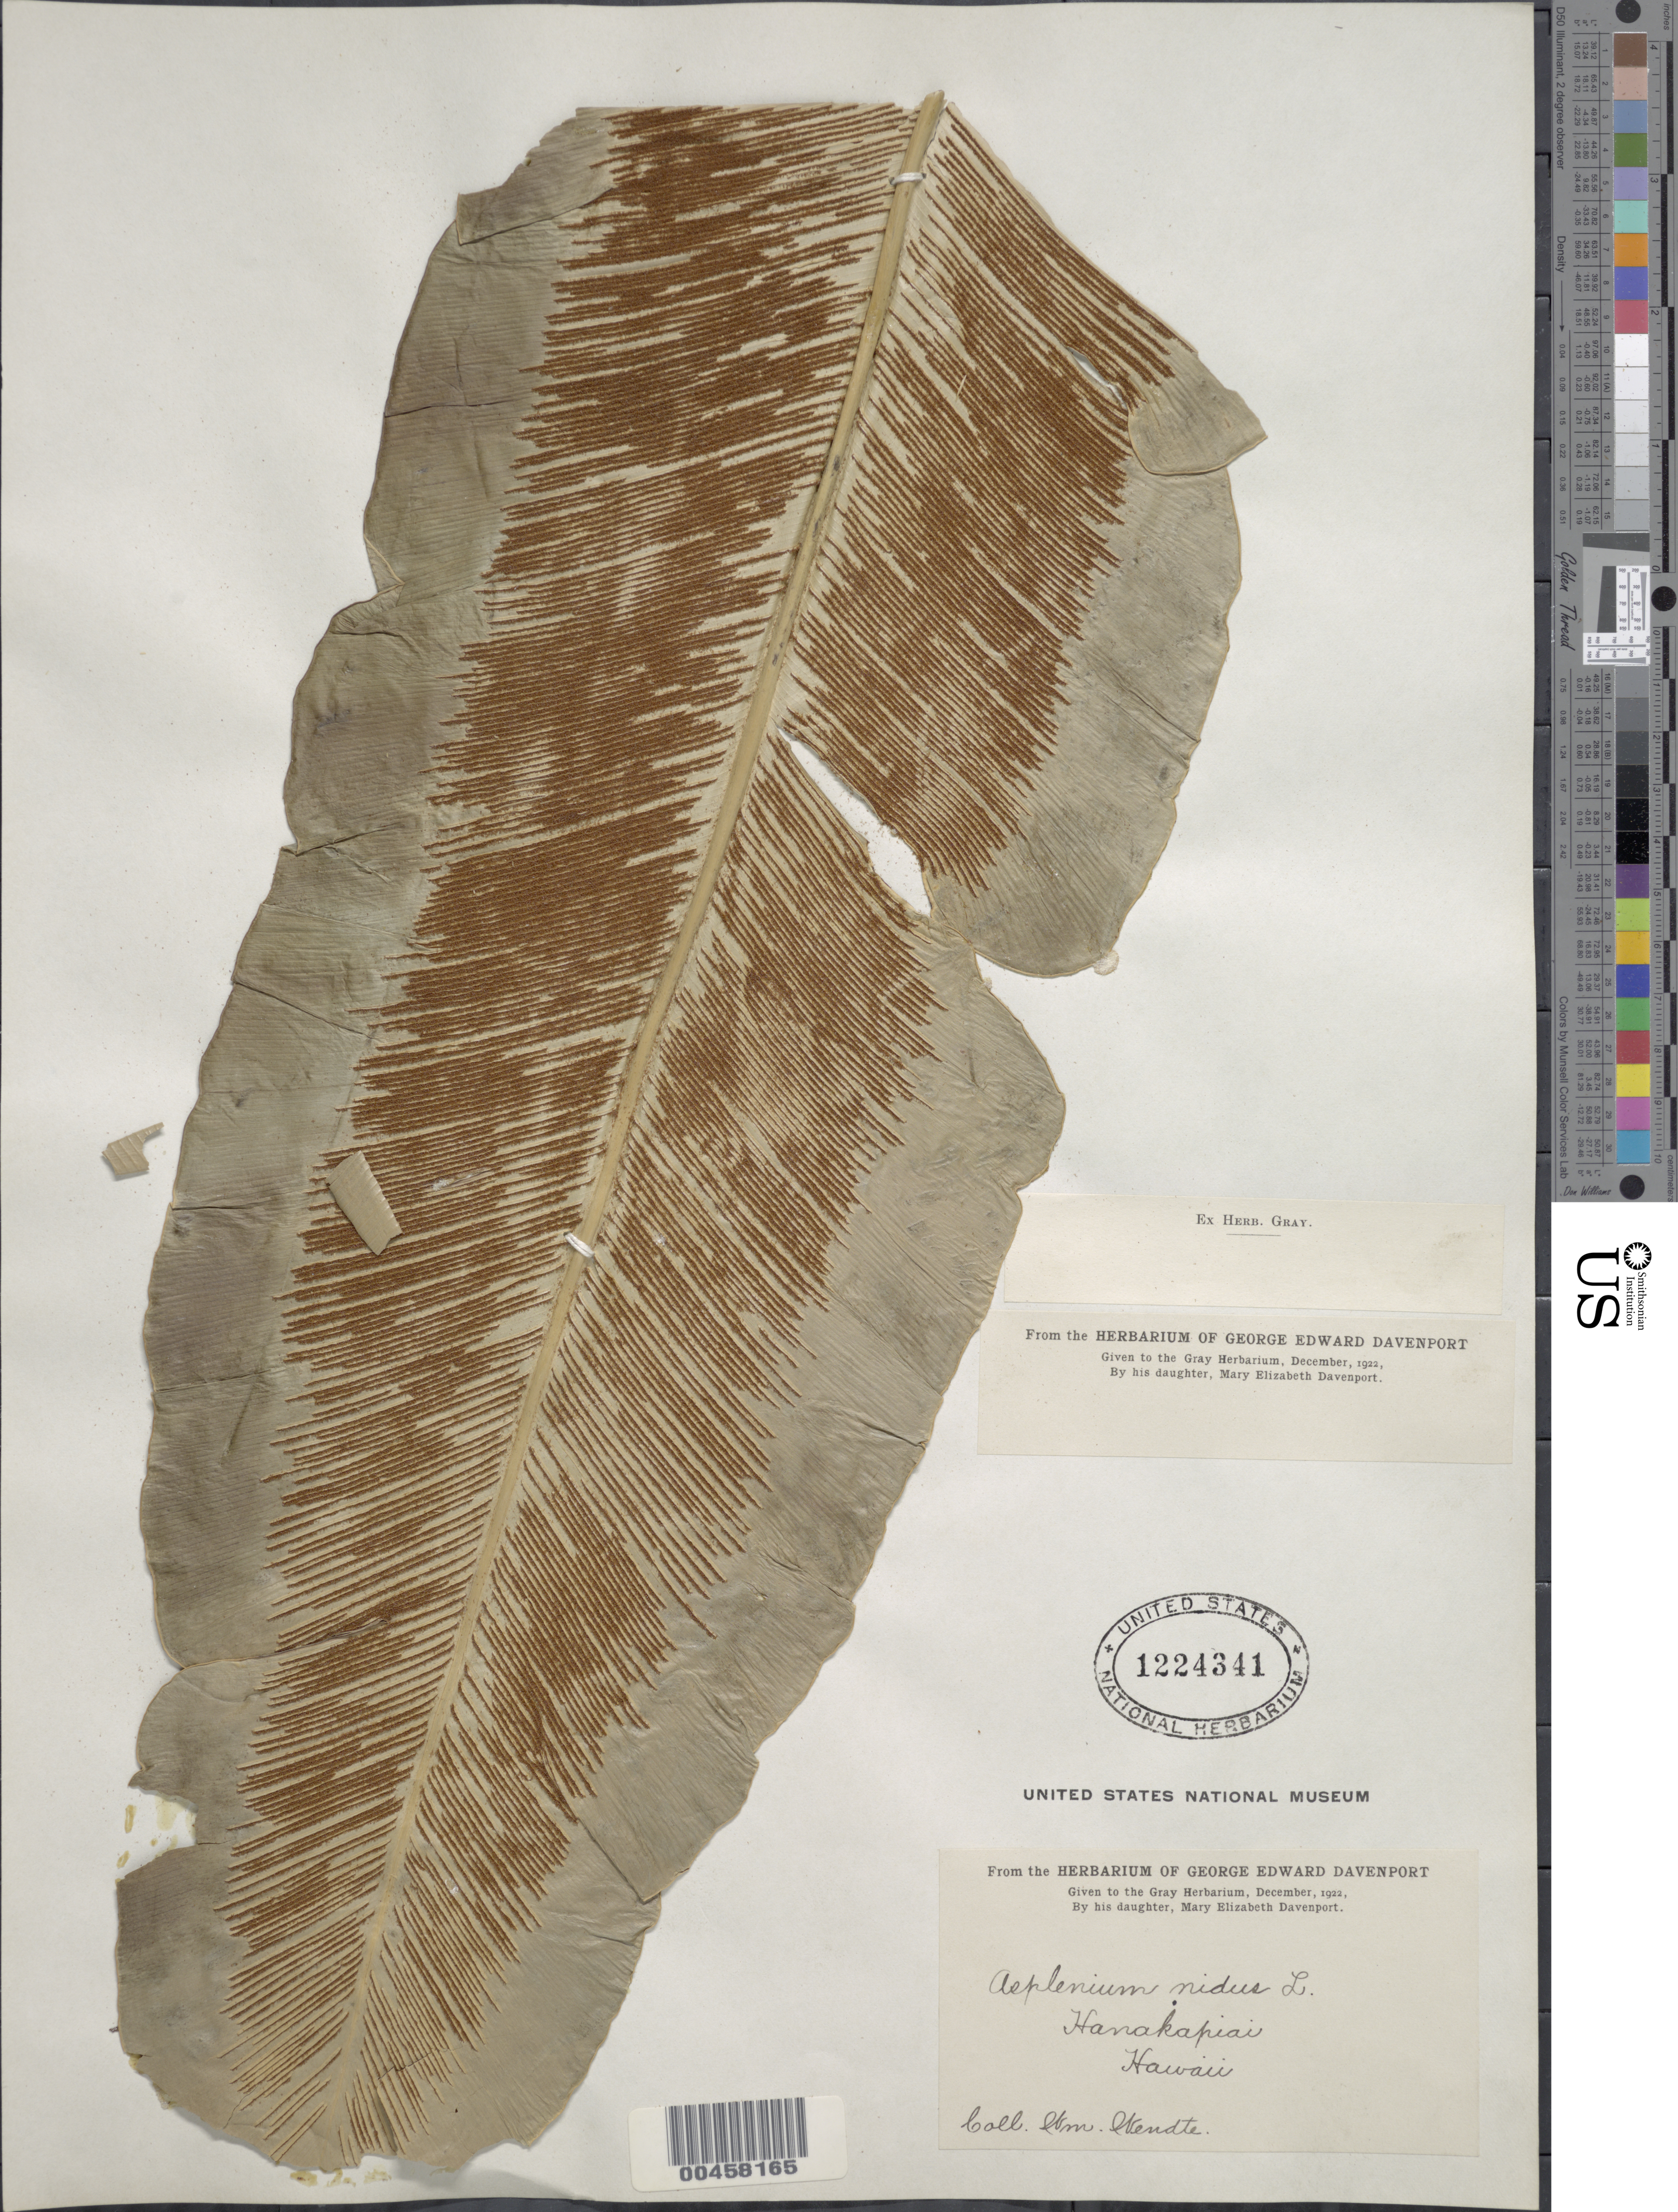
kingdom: Plantae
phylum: Tracheophyta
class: Polypodiopsida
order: Polypodiales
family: Aspleniaceae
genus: Asplenium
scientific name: Asplenium nidus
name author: L.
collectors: W. Wendte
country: United States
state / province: Hawaii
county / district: Hawaii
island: Hawaii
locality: Hanakapiai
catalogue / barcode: US 1224341